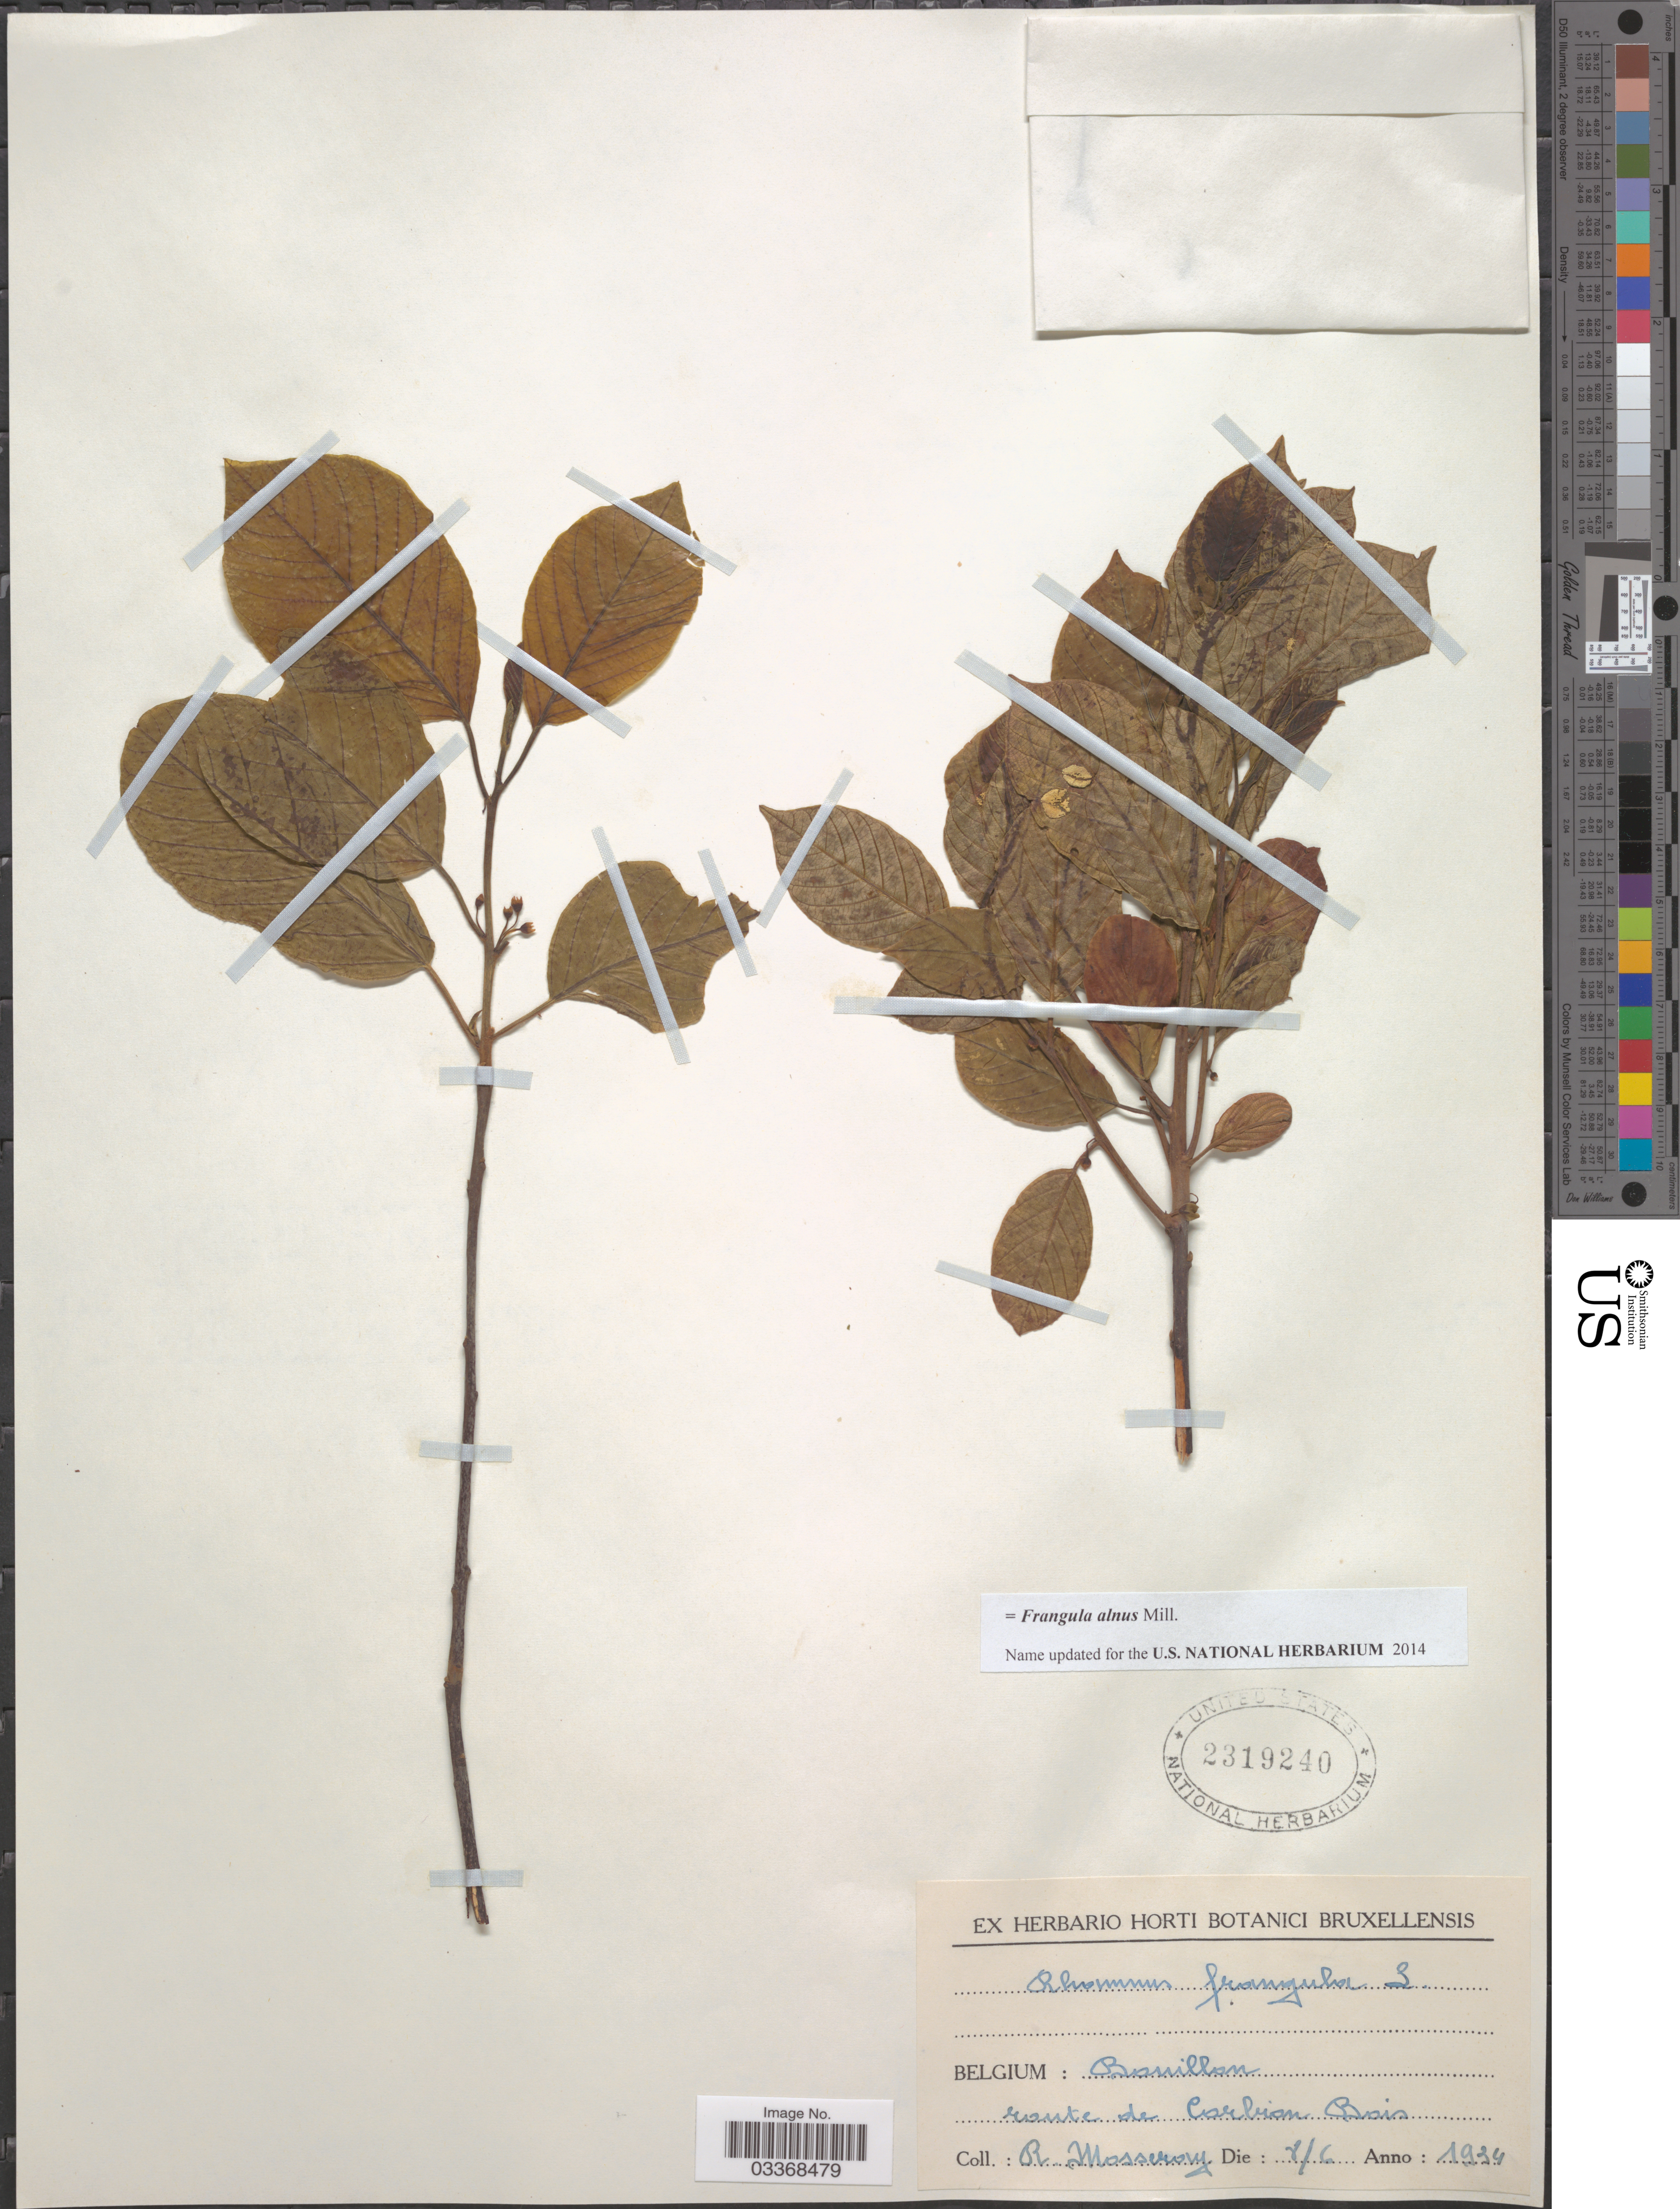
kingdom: Plantae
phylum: Tracheophyta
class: Magnoliopsida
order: Rosales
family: Rhamnaceae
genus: Frangula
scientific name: Frangula alnus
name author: Mill.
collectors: R. Mosseray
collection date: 1934-06-08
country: Belgium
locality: Bouillon route de Carbion Bois. [interpreted]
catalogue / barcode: US 2319240